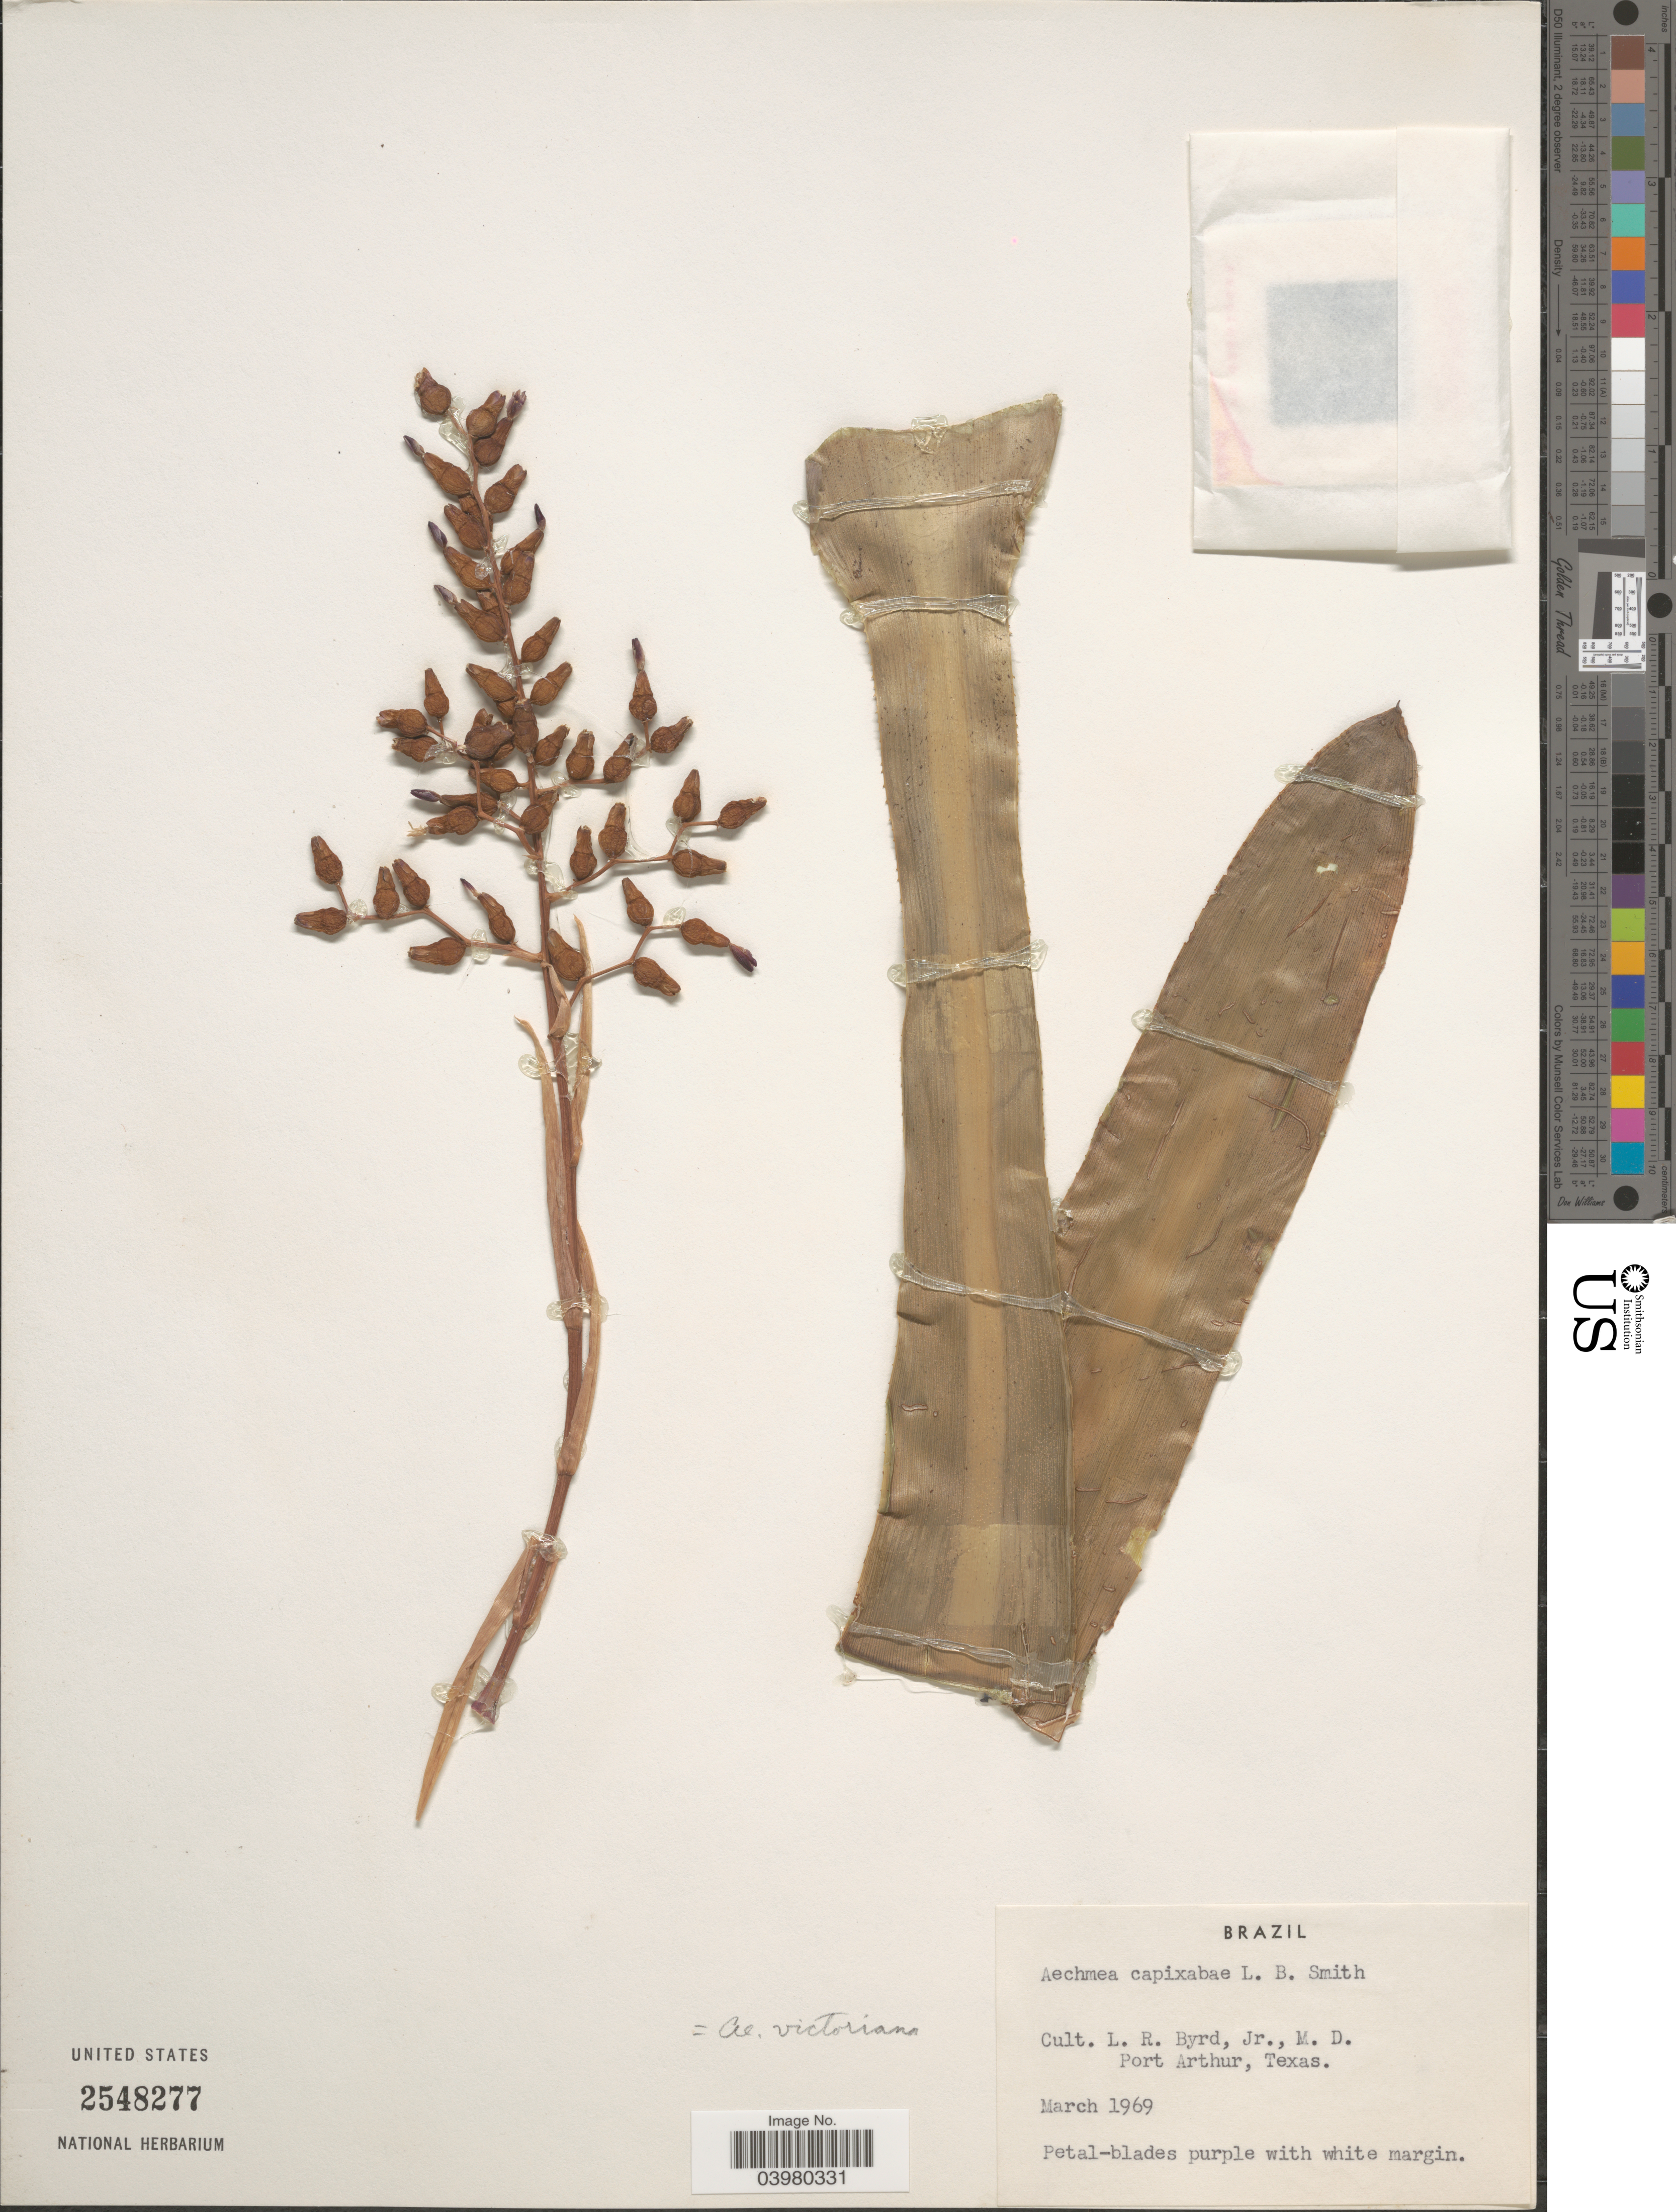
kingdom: Plantae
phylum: Tracheophyta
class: Liliopsida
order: Poales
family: Bromeliaceae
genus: Aechmea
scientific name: Aechmea victoriana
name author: L.B. Sm.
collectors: L. Byrd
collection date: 1969-03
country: United States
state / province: Texas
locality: Port Arthur.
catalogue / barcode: US 2548277